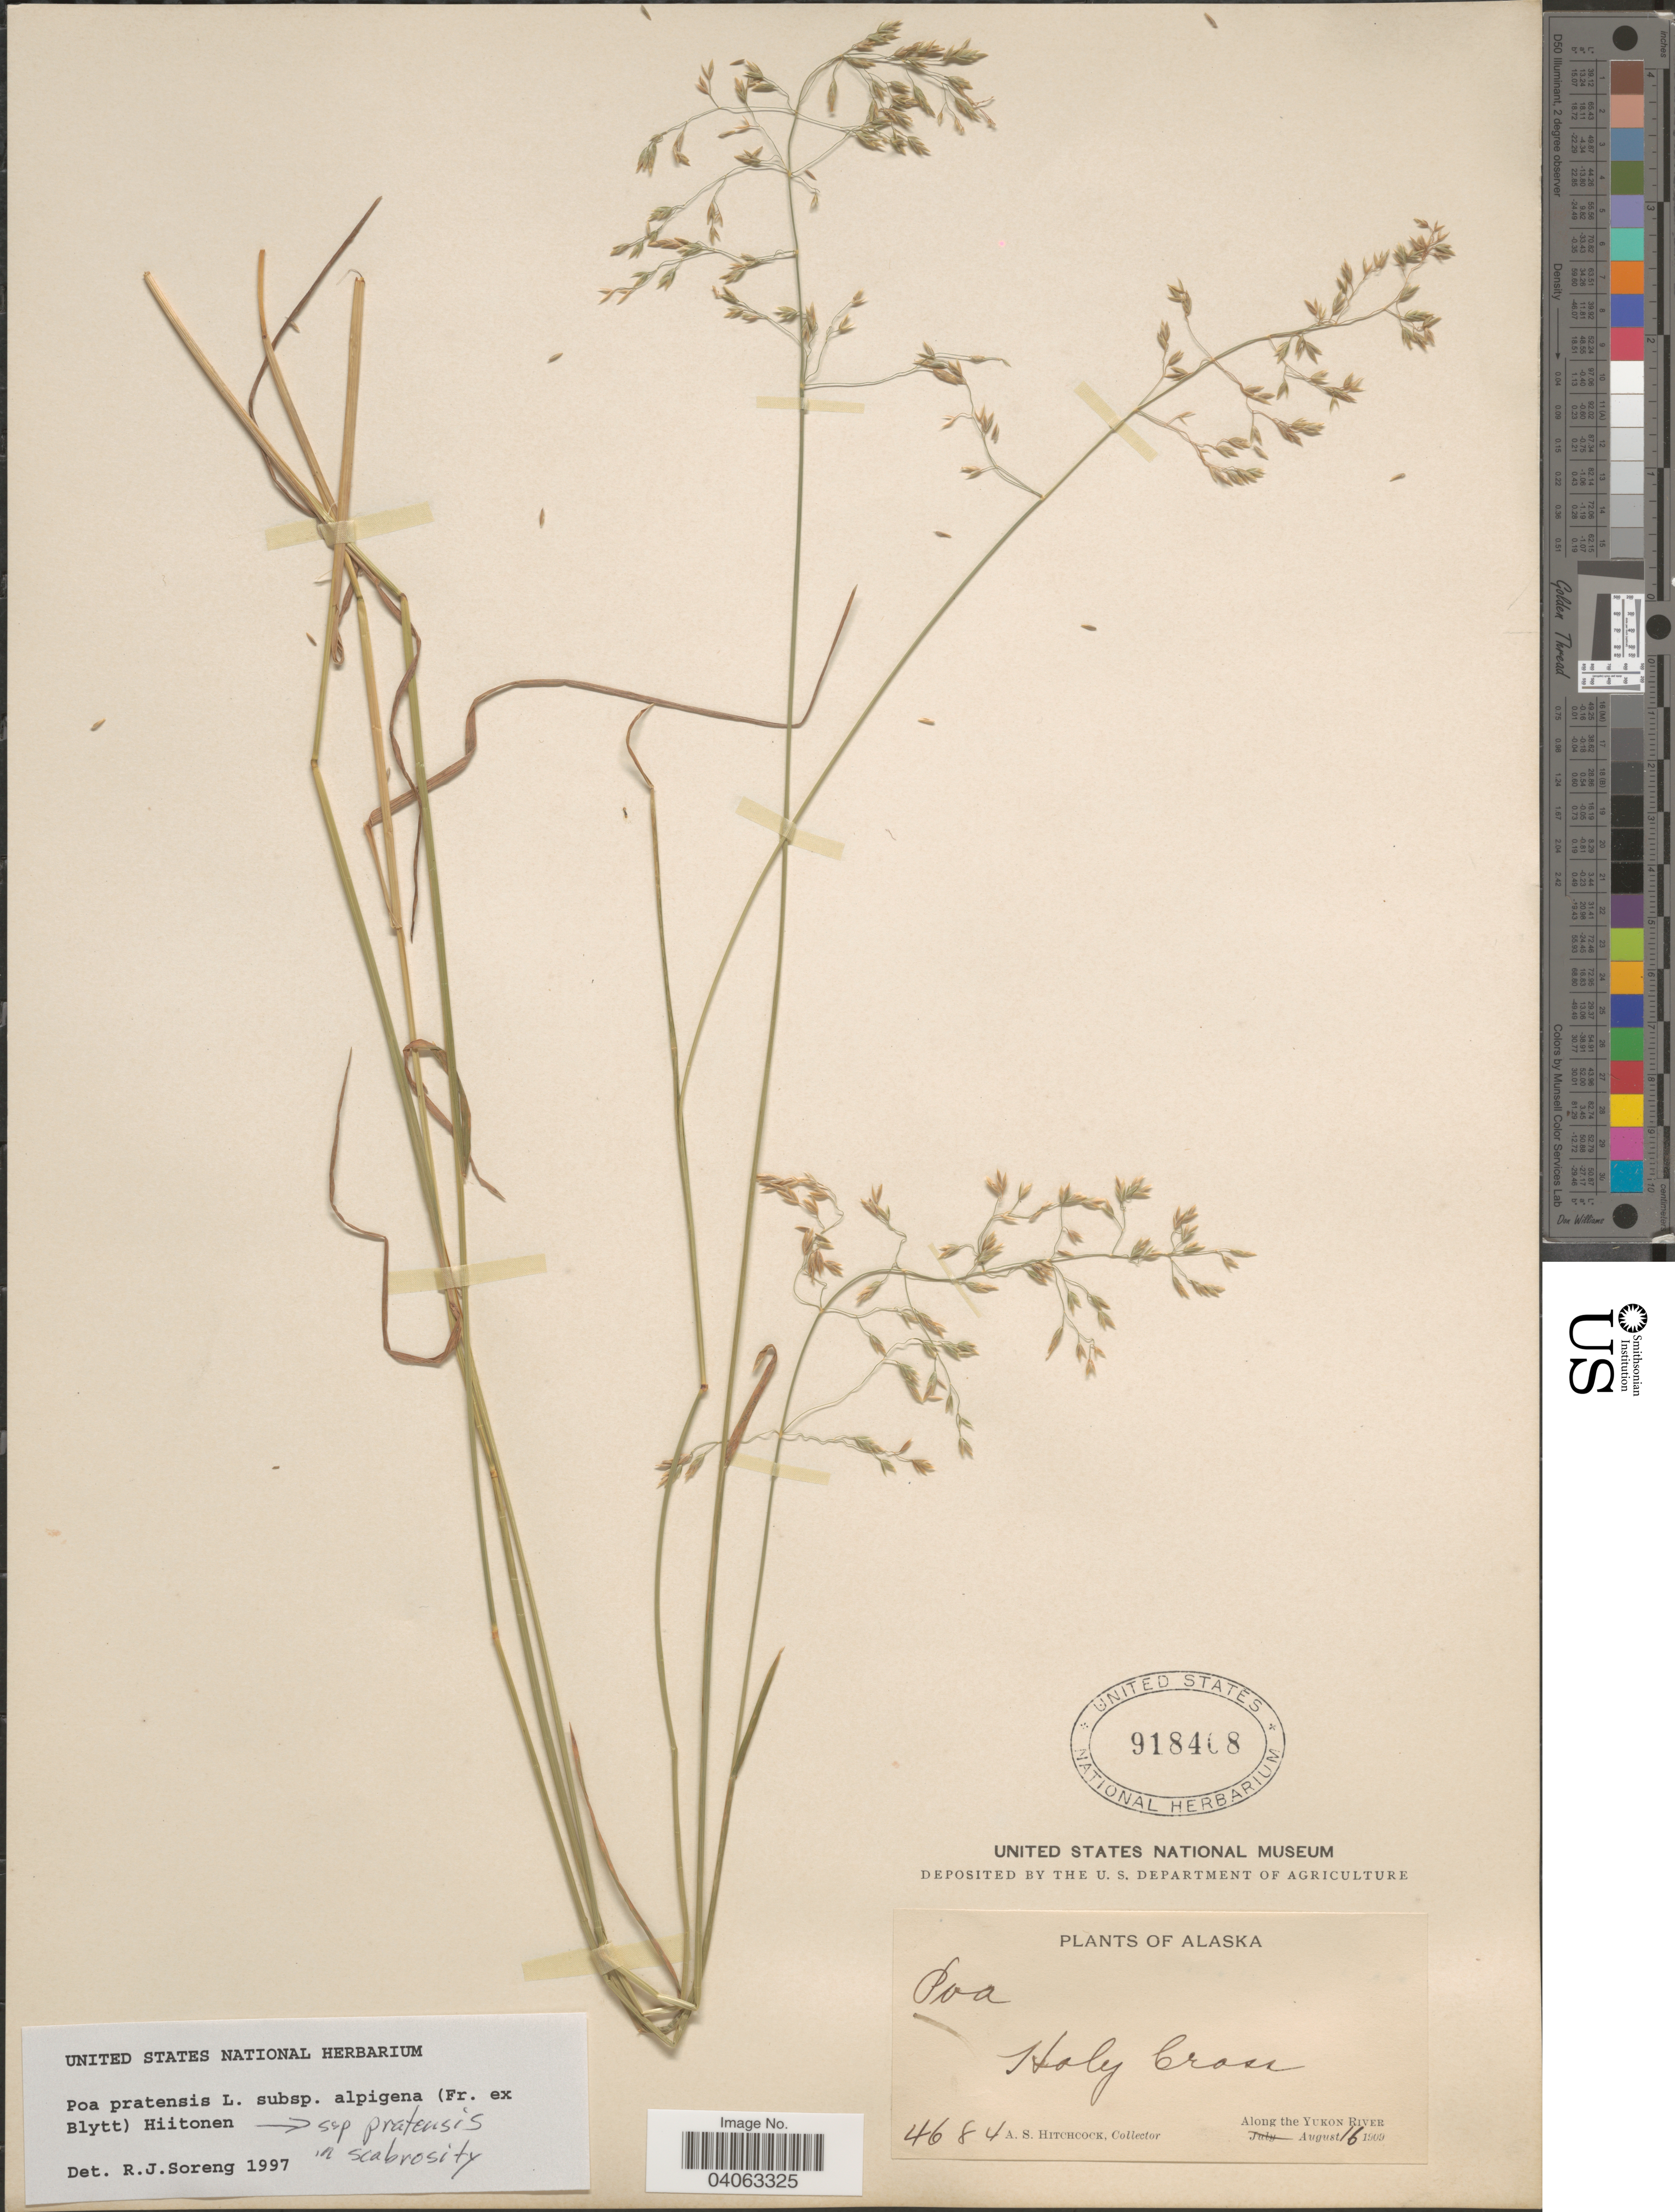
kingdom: Plantae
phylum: Tracheophyta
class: Liliopsida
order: Poales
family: Poaceae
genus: Poa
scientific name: Poa pratensis subsp. alpigena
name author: (Lindm.) Hiitonen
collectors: A. S. Hitchcock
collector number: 4684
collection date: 1909-08-16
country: United States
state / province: Alaska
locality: Holy Cross. Along the Yukon River.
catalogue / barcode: US 918408